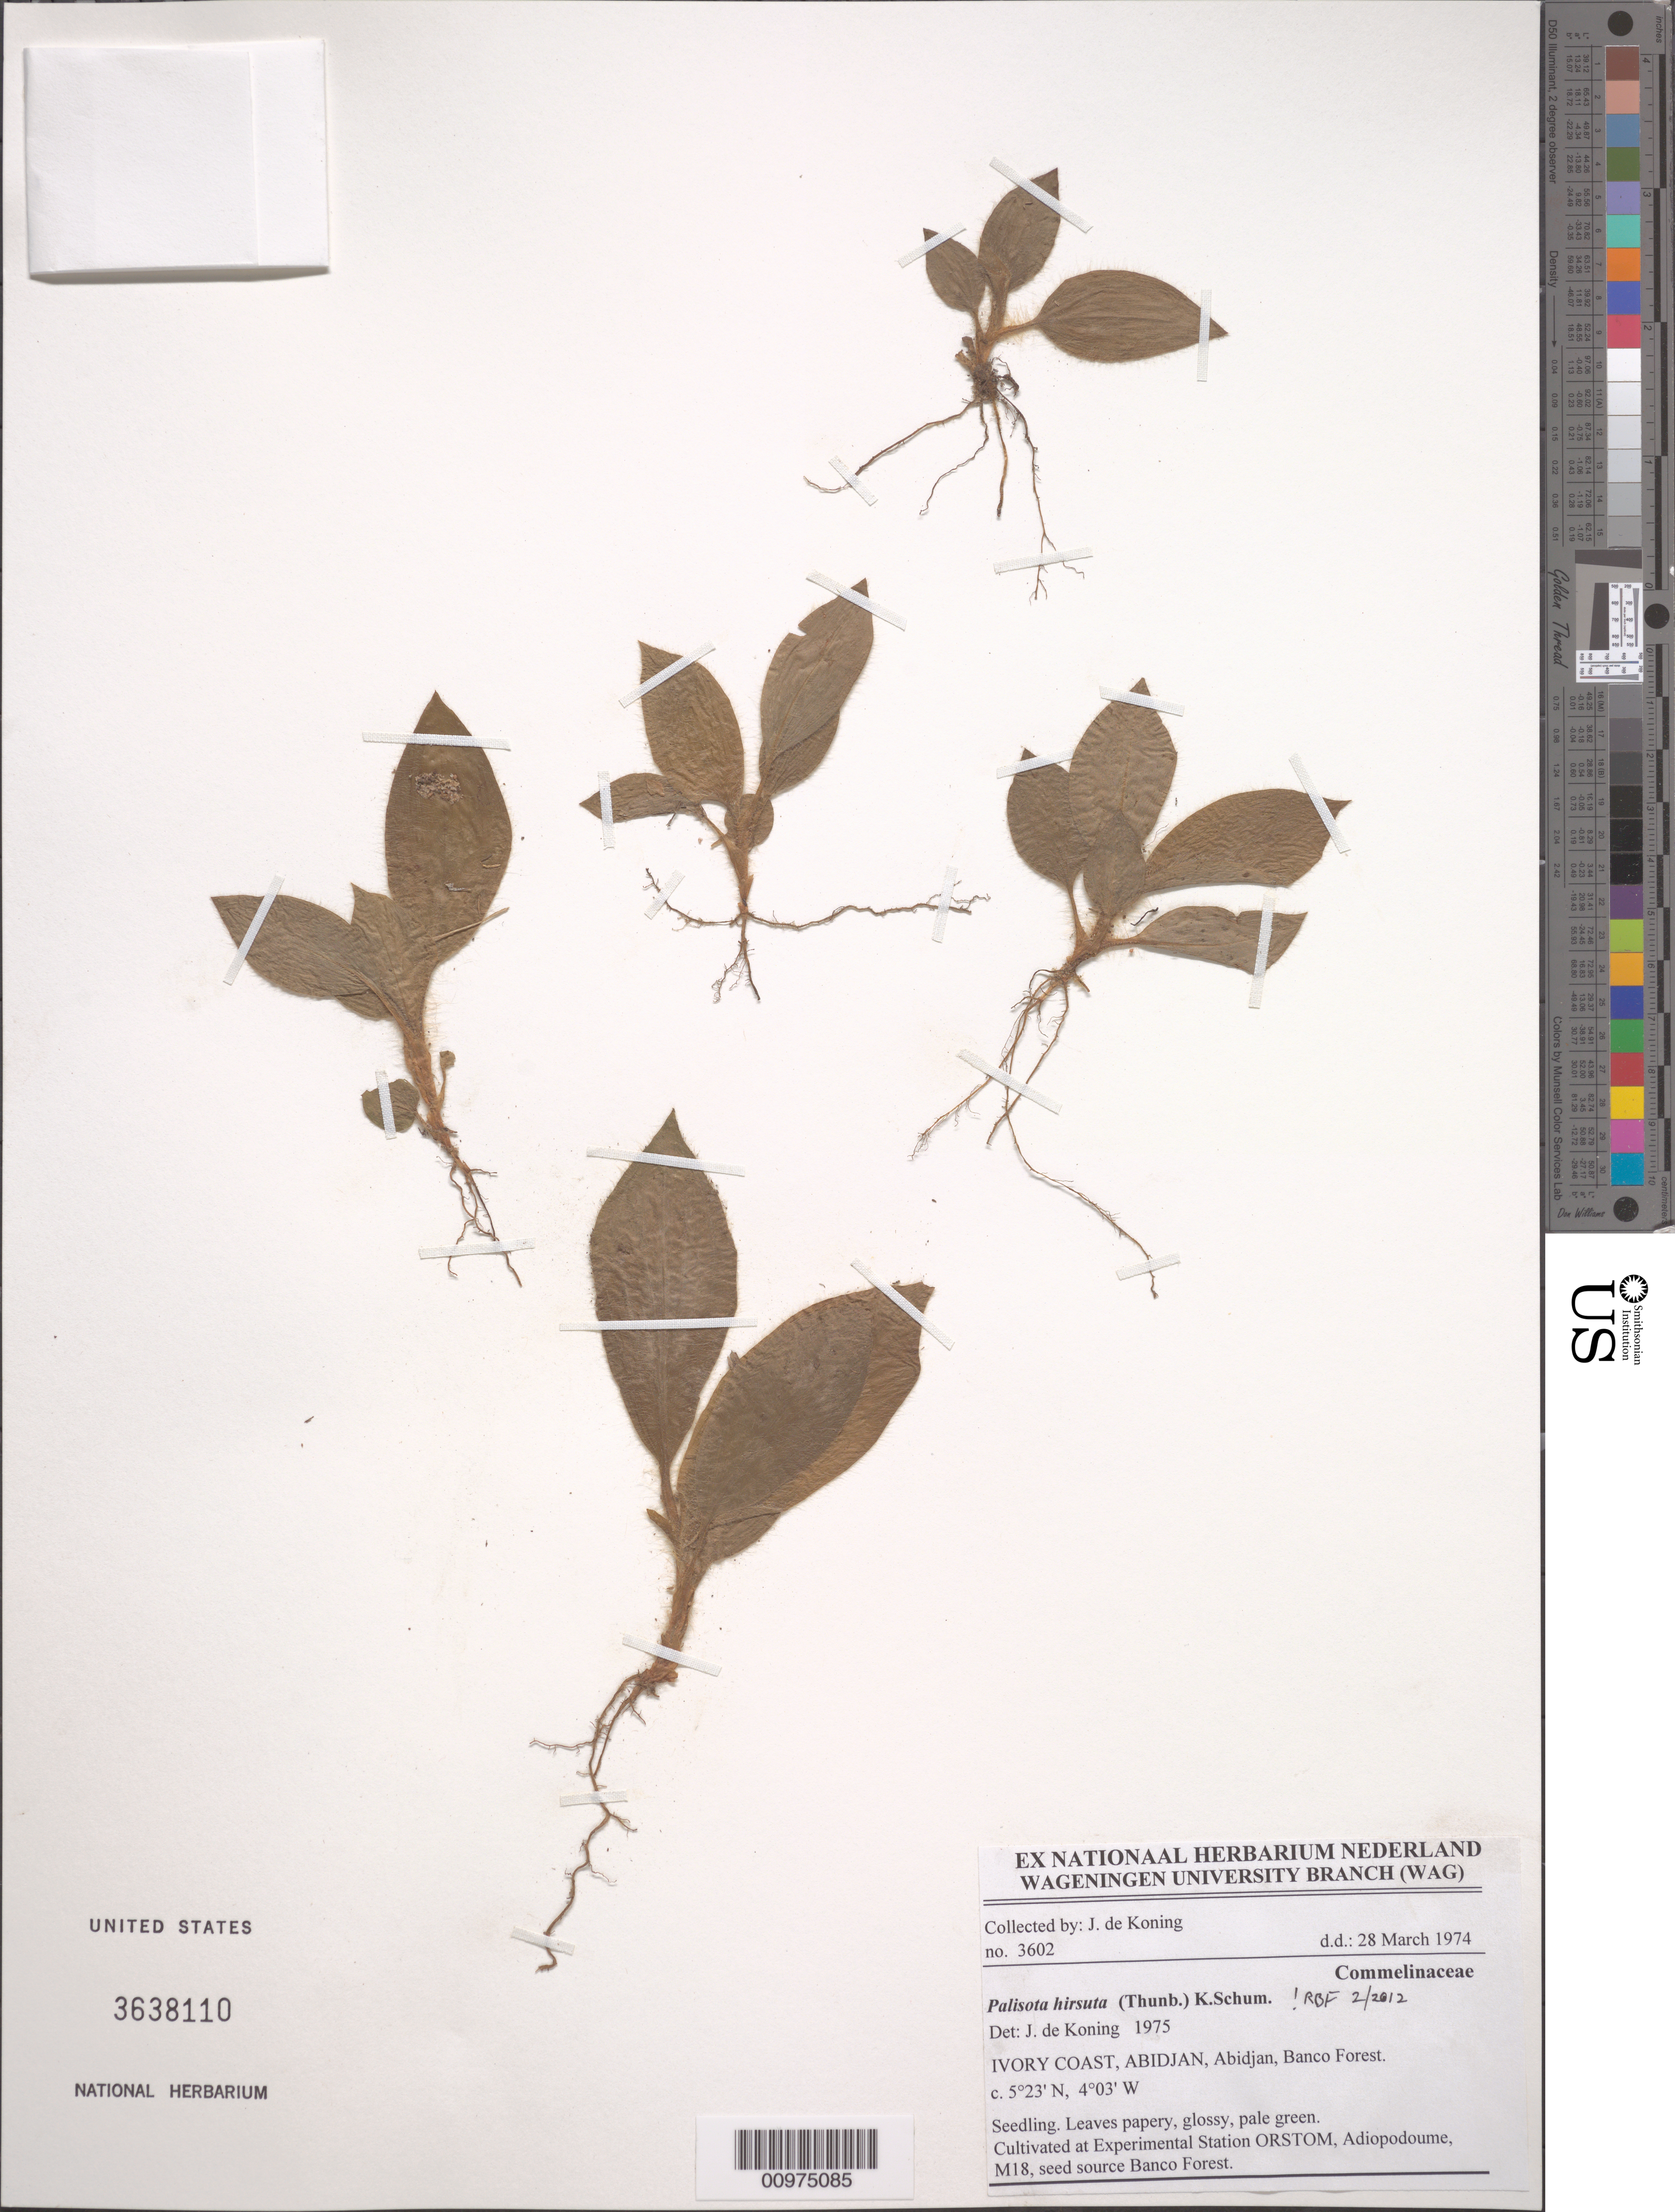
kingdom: Plantae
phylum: Tracheophyta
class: Liliopsida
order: Commelinales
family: Commelinaceae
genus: Palisota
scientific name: Palisota hirsuta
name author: (Thunb.) K. Schum.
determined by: Faden, Robert B., (US), Smithsonian Institution - National Museum of Natural History (UNITED STATES)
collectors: J. de Koning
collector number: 3602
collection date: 1974-03-28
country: Ivory Coast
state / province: Abidjan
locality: Abidjan, Banco Forest.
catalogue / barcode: US 3638110